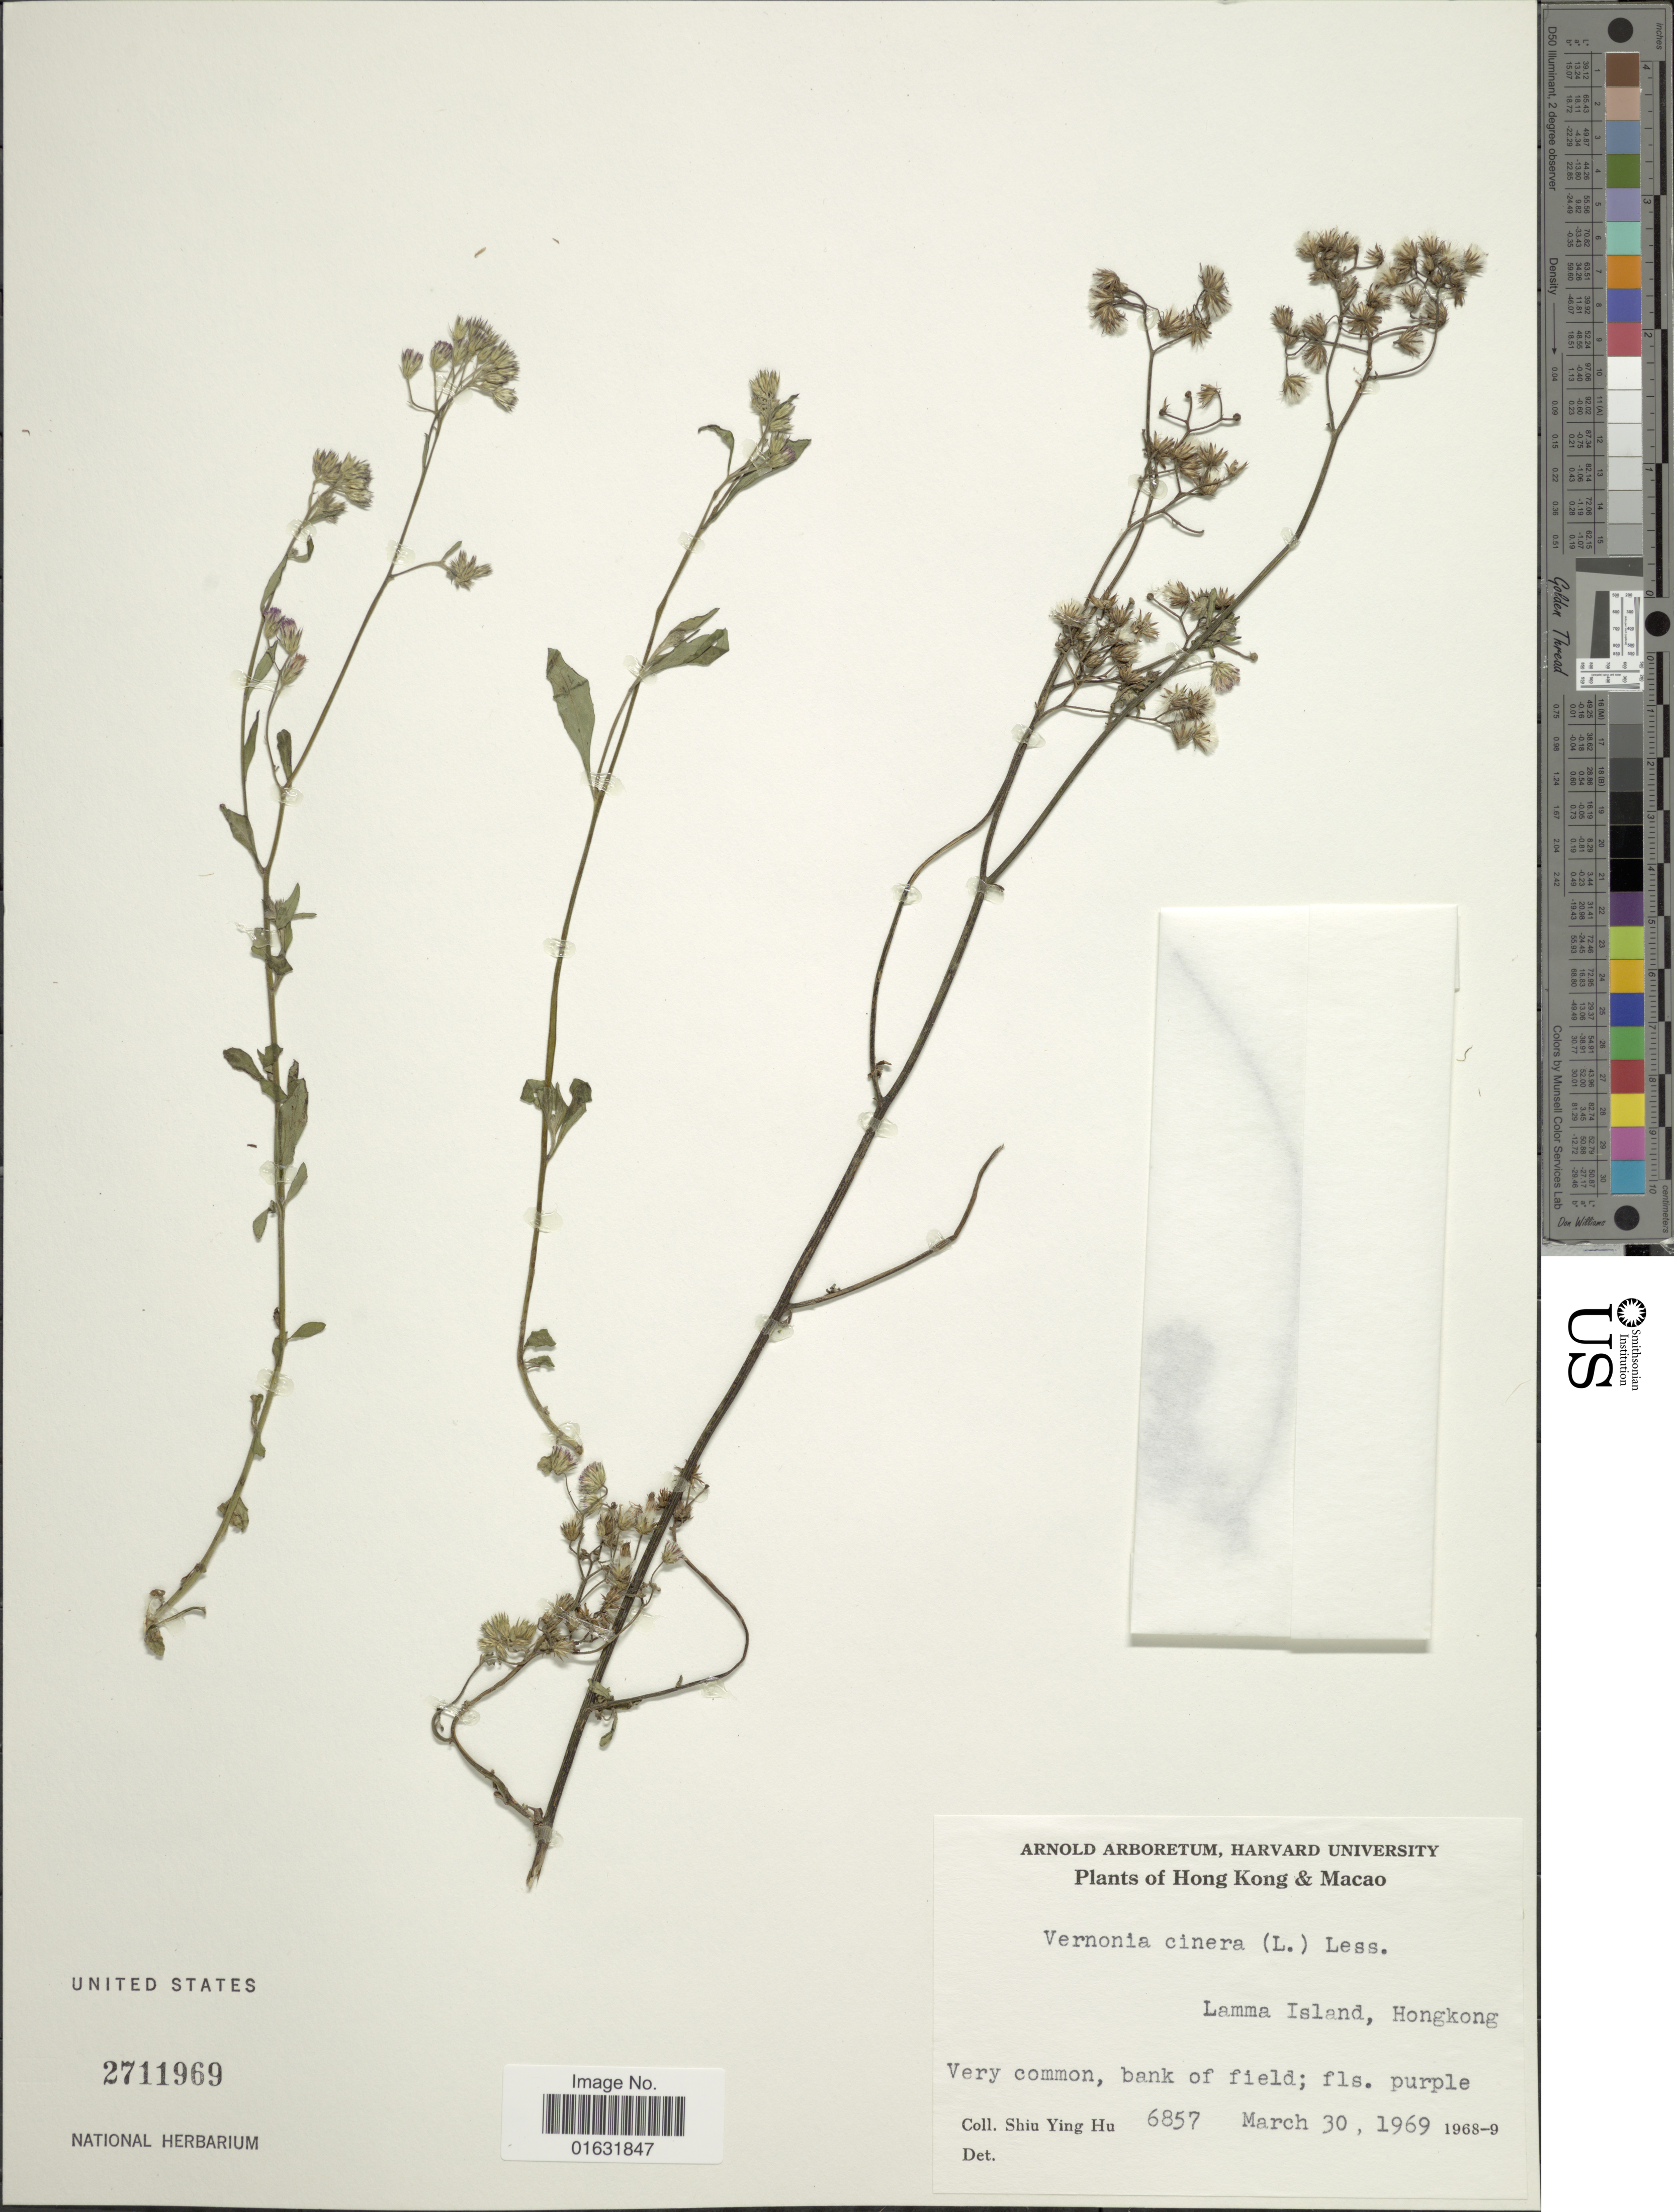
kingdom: Plantae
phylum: Tracheophyta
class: Magnoliopsida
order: Asterales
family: Asteraceae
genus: Cyanthillium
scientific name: Cyanthillium cinereum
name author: (L.) H. Rob.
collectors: S. Y. Hu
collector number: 6857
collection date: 1969-03-30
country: China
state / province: Hong Kong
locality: Macao, Lamma Island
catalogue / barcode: US 2711969